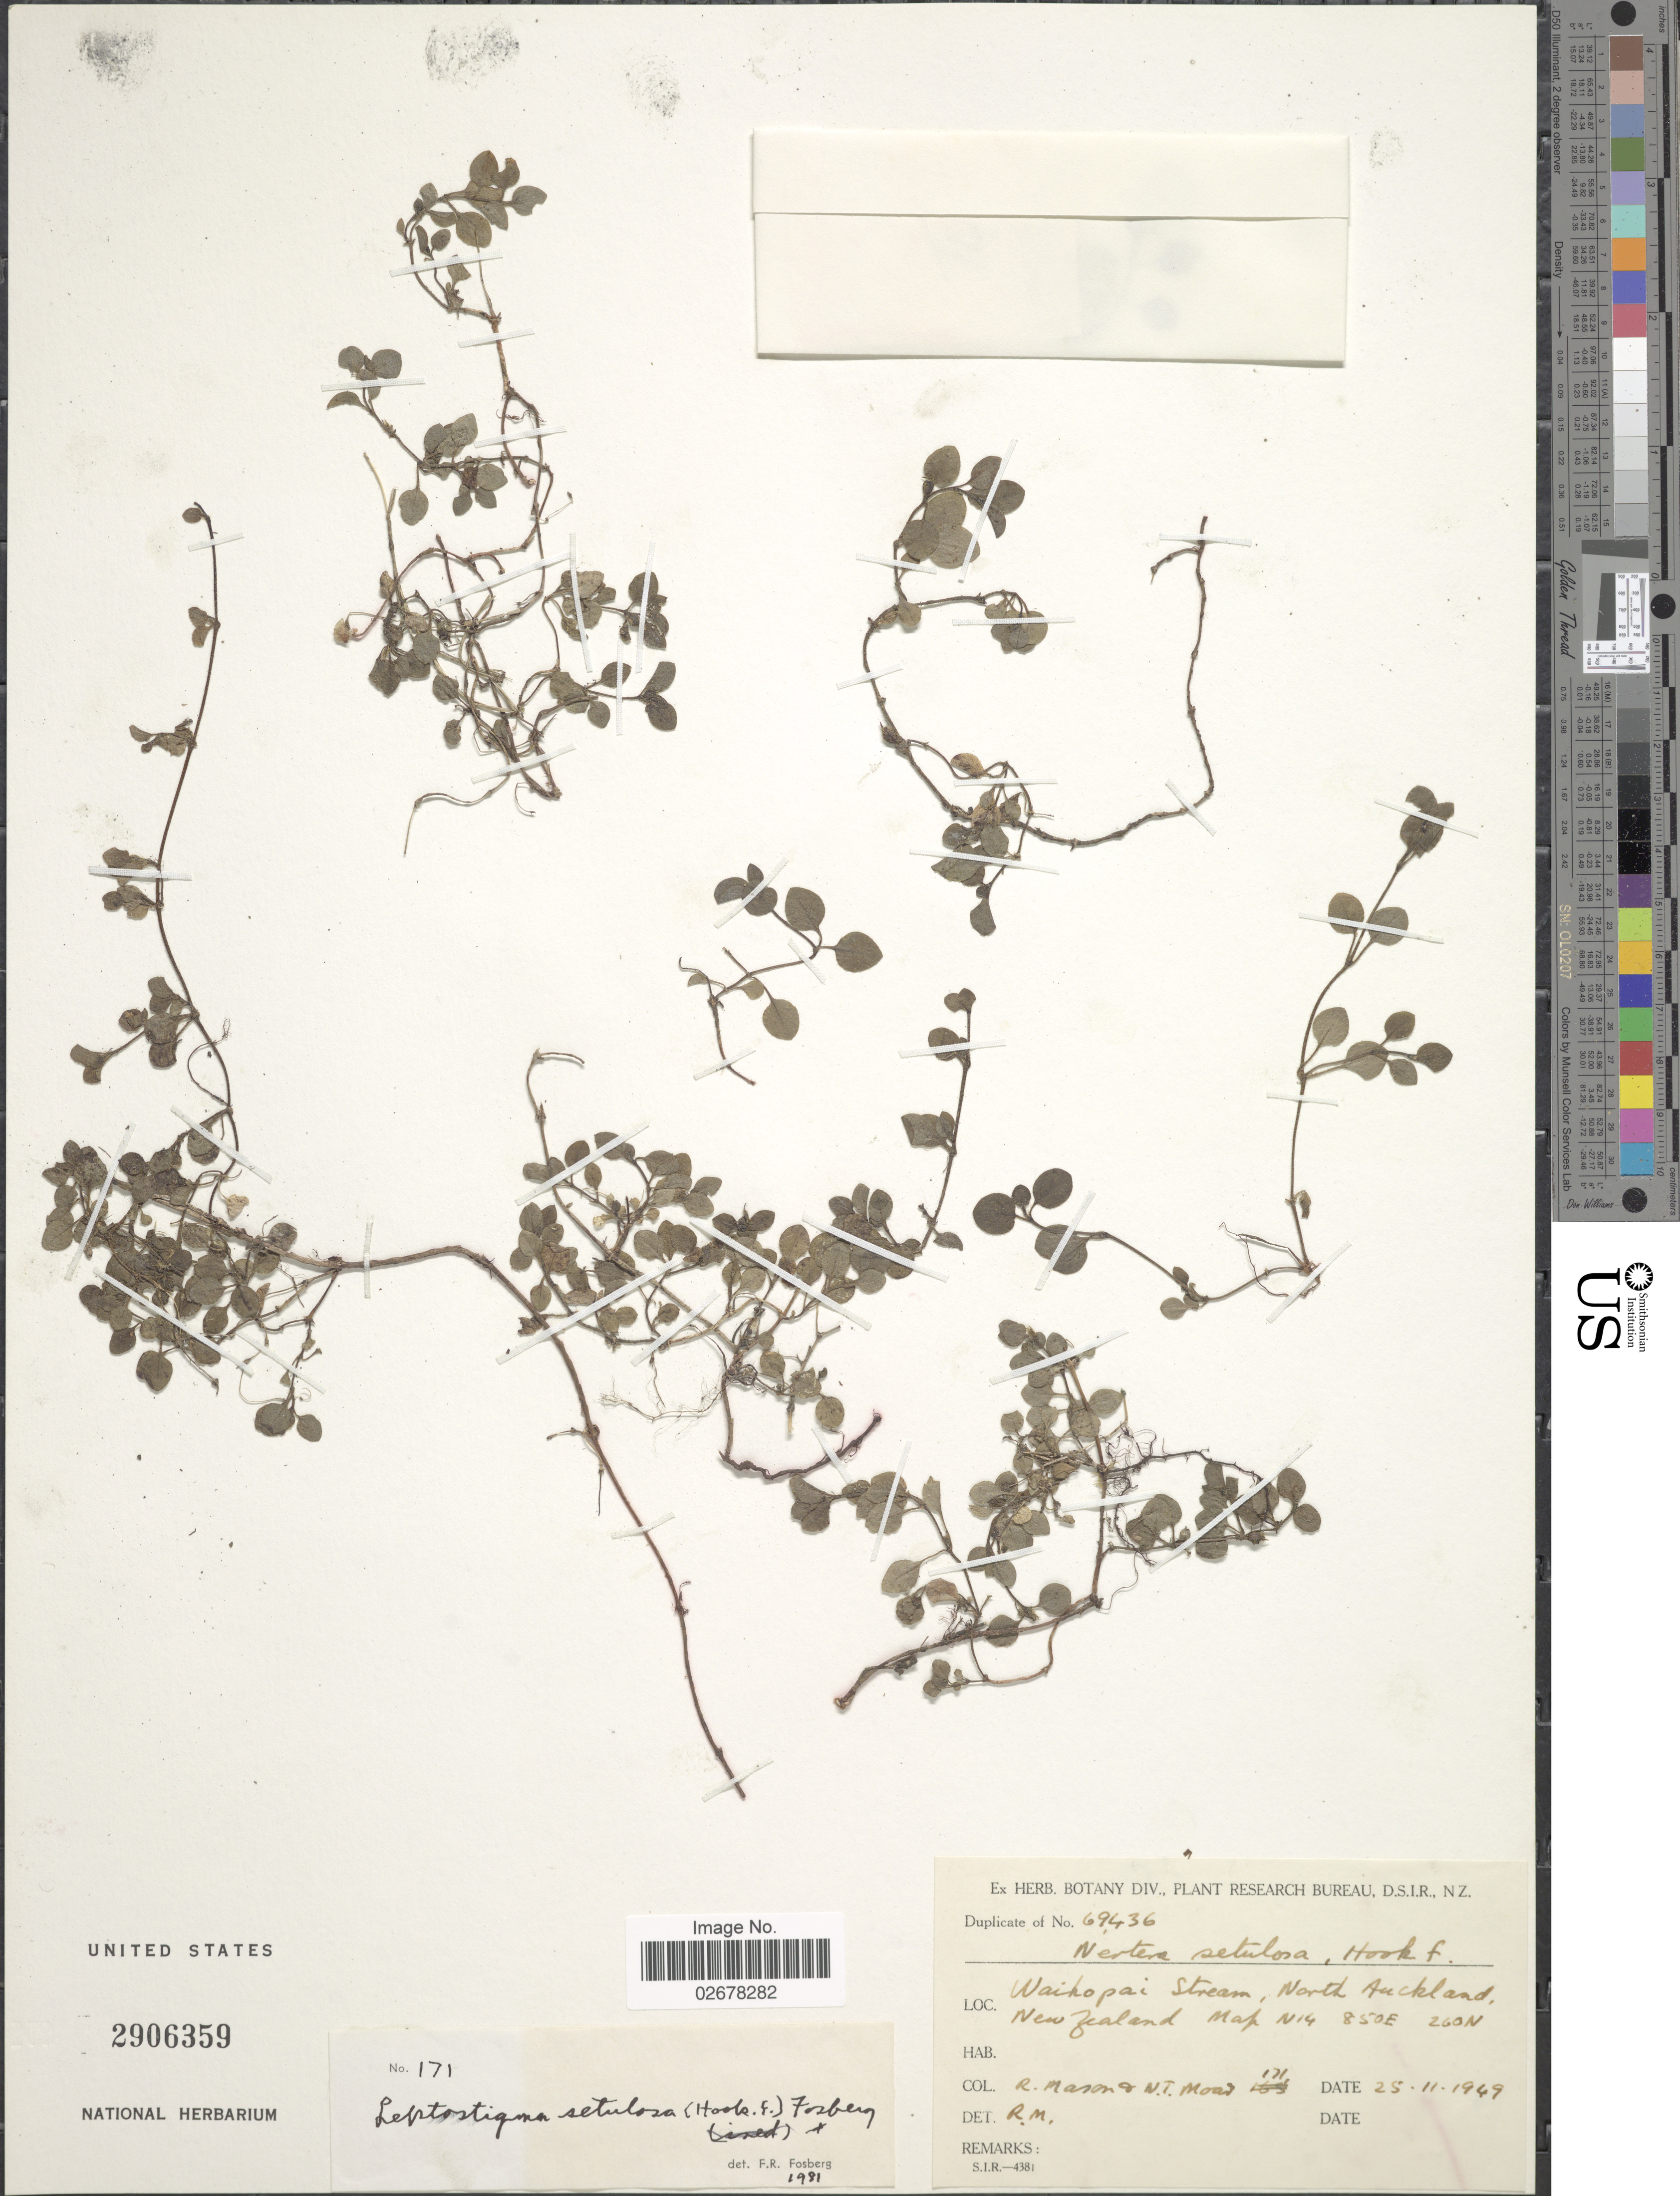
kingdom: Plantae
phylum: Tracheophyta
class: Magnoliopsida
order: Gentianales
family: Rubiaceae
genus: Nertera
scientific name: Nertera setulosa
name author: Hook. f.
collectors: R. Mason & N. Moad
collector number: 171*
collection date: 1949-11-25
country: New Zealand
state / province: Auckland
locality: Waihopai Stream, North Auckland, Map N14.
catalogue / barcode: US 2906359